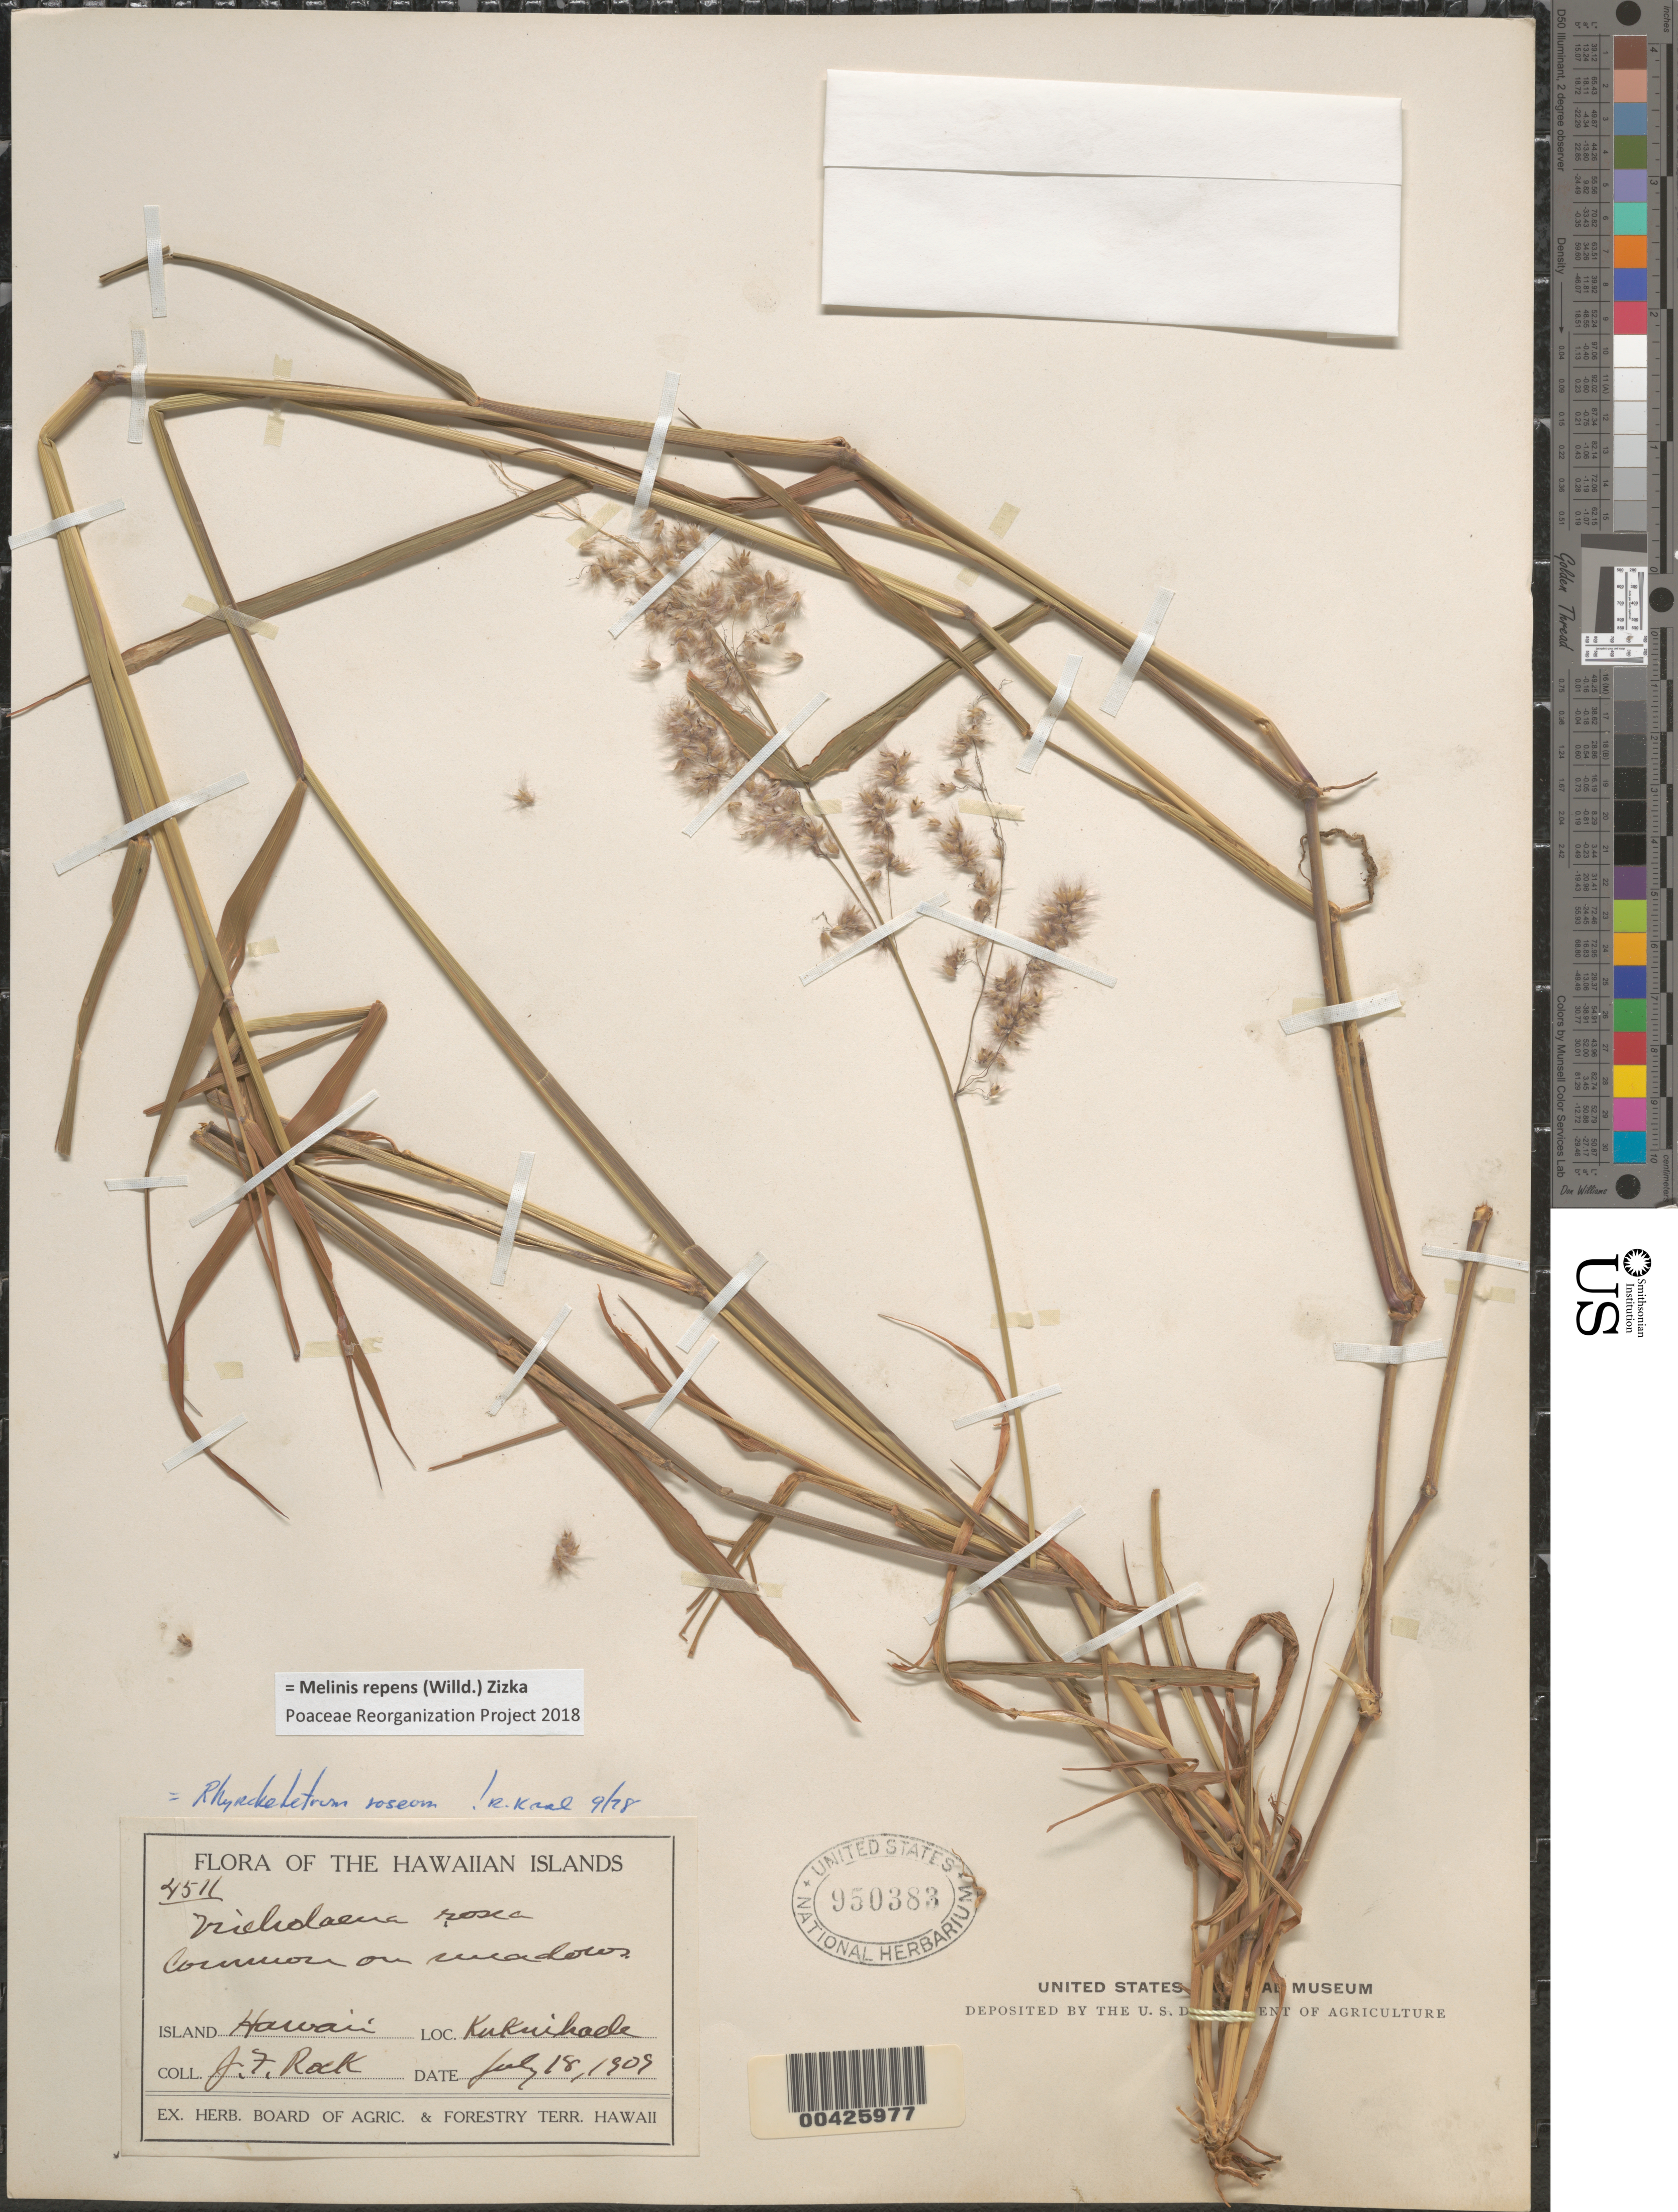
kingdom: Plantae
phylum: Tracheophyta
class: Liliopsida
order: Poales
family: Poaceae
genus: Melinis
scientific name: Melinis repens subsp. repens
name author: (Willd.) Zizka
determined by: Faccenda, K.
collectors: J. F. Rock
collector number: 4511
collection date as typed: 18 Jul 1909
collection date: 1909-07-18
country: United States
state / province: Hawaii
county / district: Hawaii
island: Hawaii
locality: Kikuikaele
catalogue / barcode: US 950383